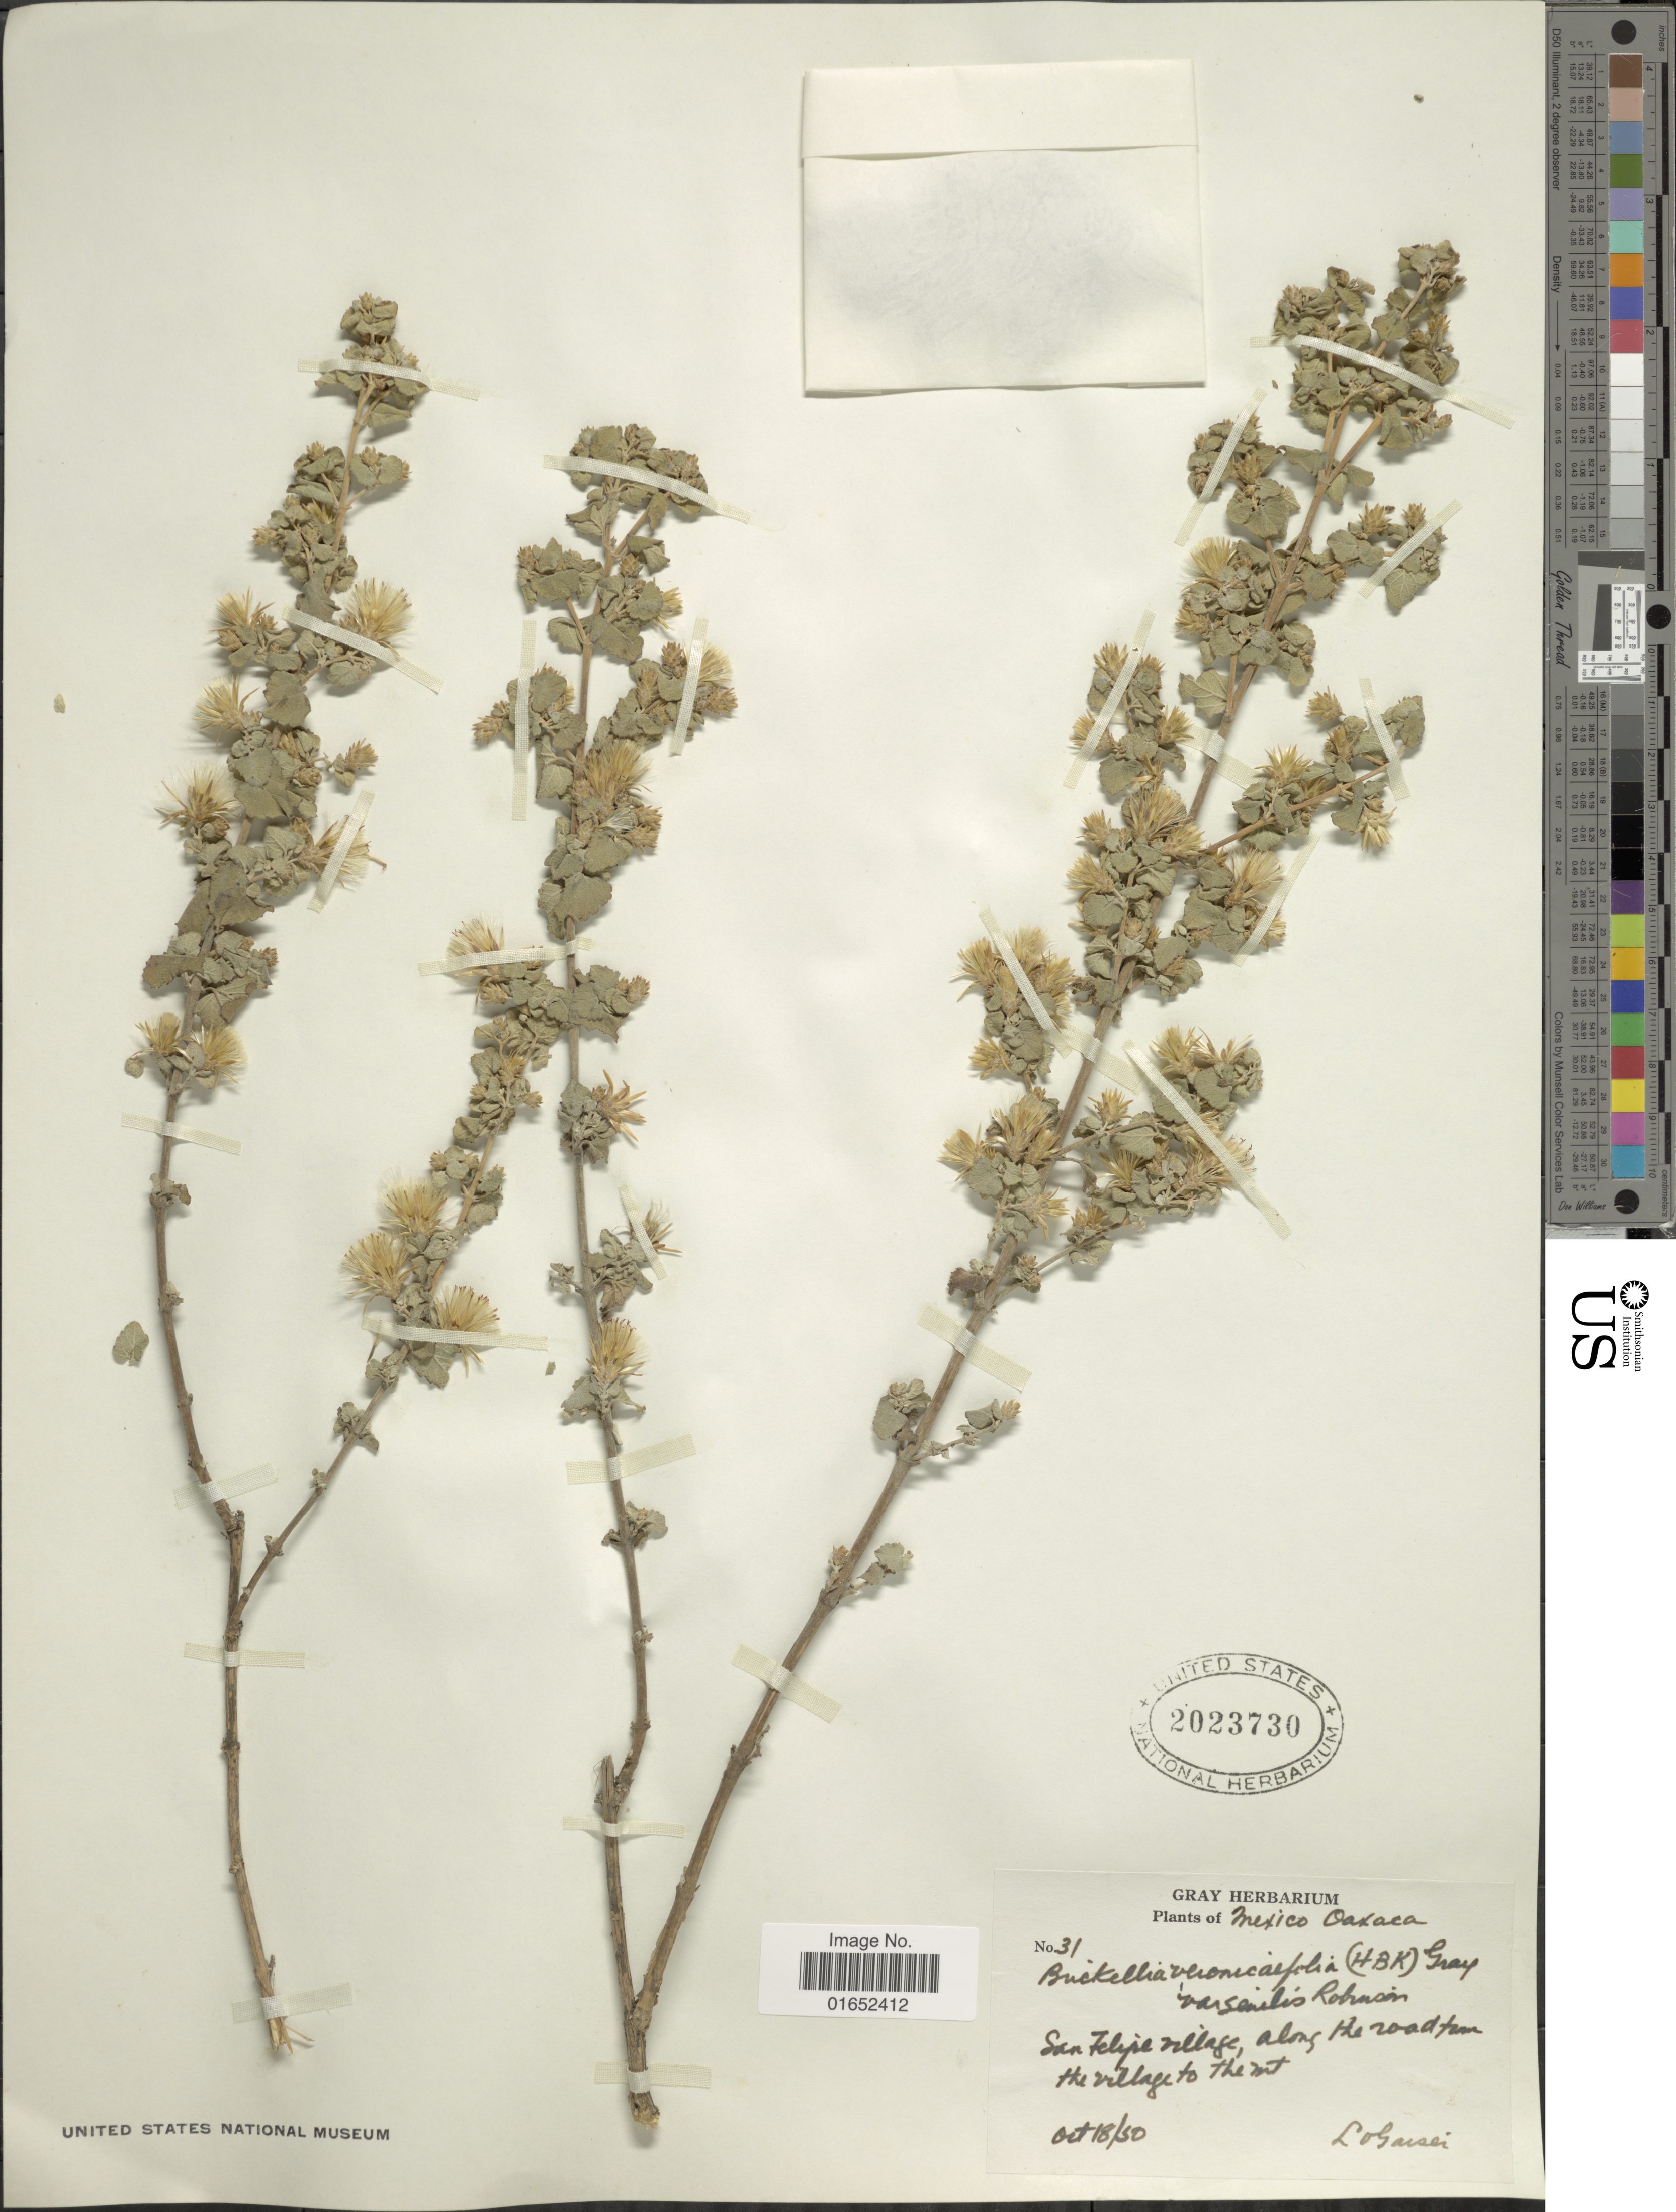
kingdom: Plantae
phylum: Tracheophyta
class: Magnoliopsida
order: Asterales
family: Asteraceae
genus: Brickellia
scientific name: Brickellia veronicaefolia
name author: (Kunth) A. Gray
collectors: L. Gaiser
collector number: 31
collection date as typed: Transcribed d/m/y: 18/10/50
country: Mexico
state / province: Oaxaca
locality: San Felipe village, along the road from the village to the mt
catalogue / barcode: US 2023730